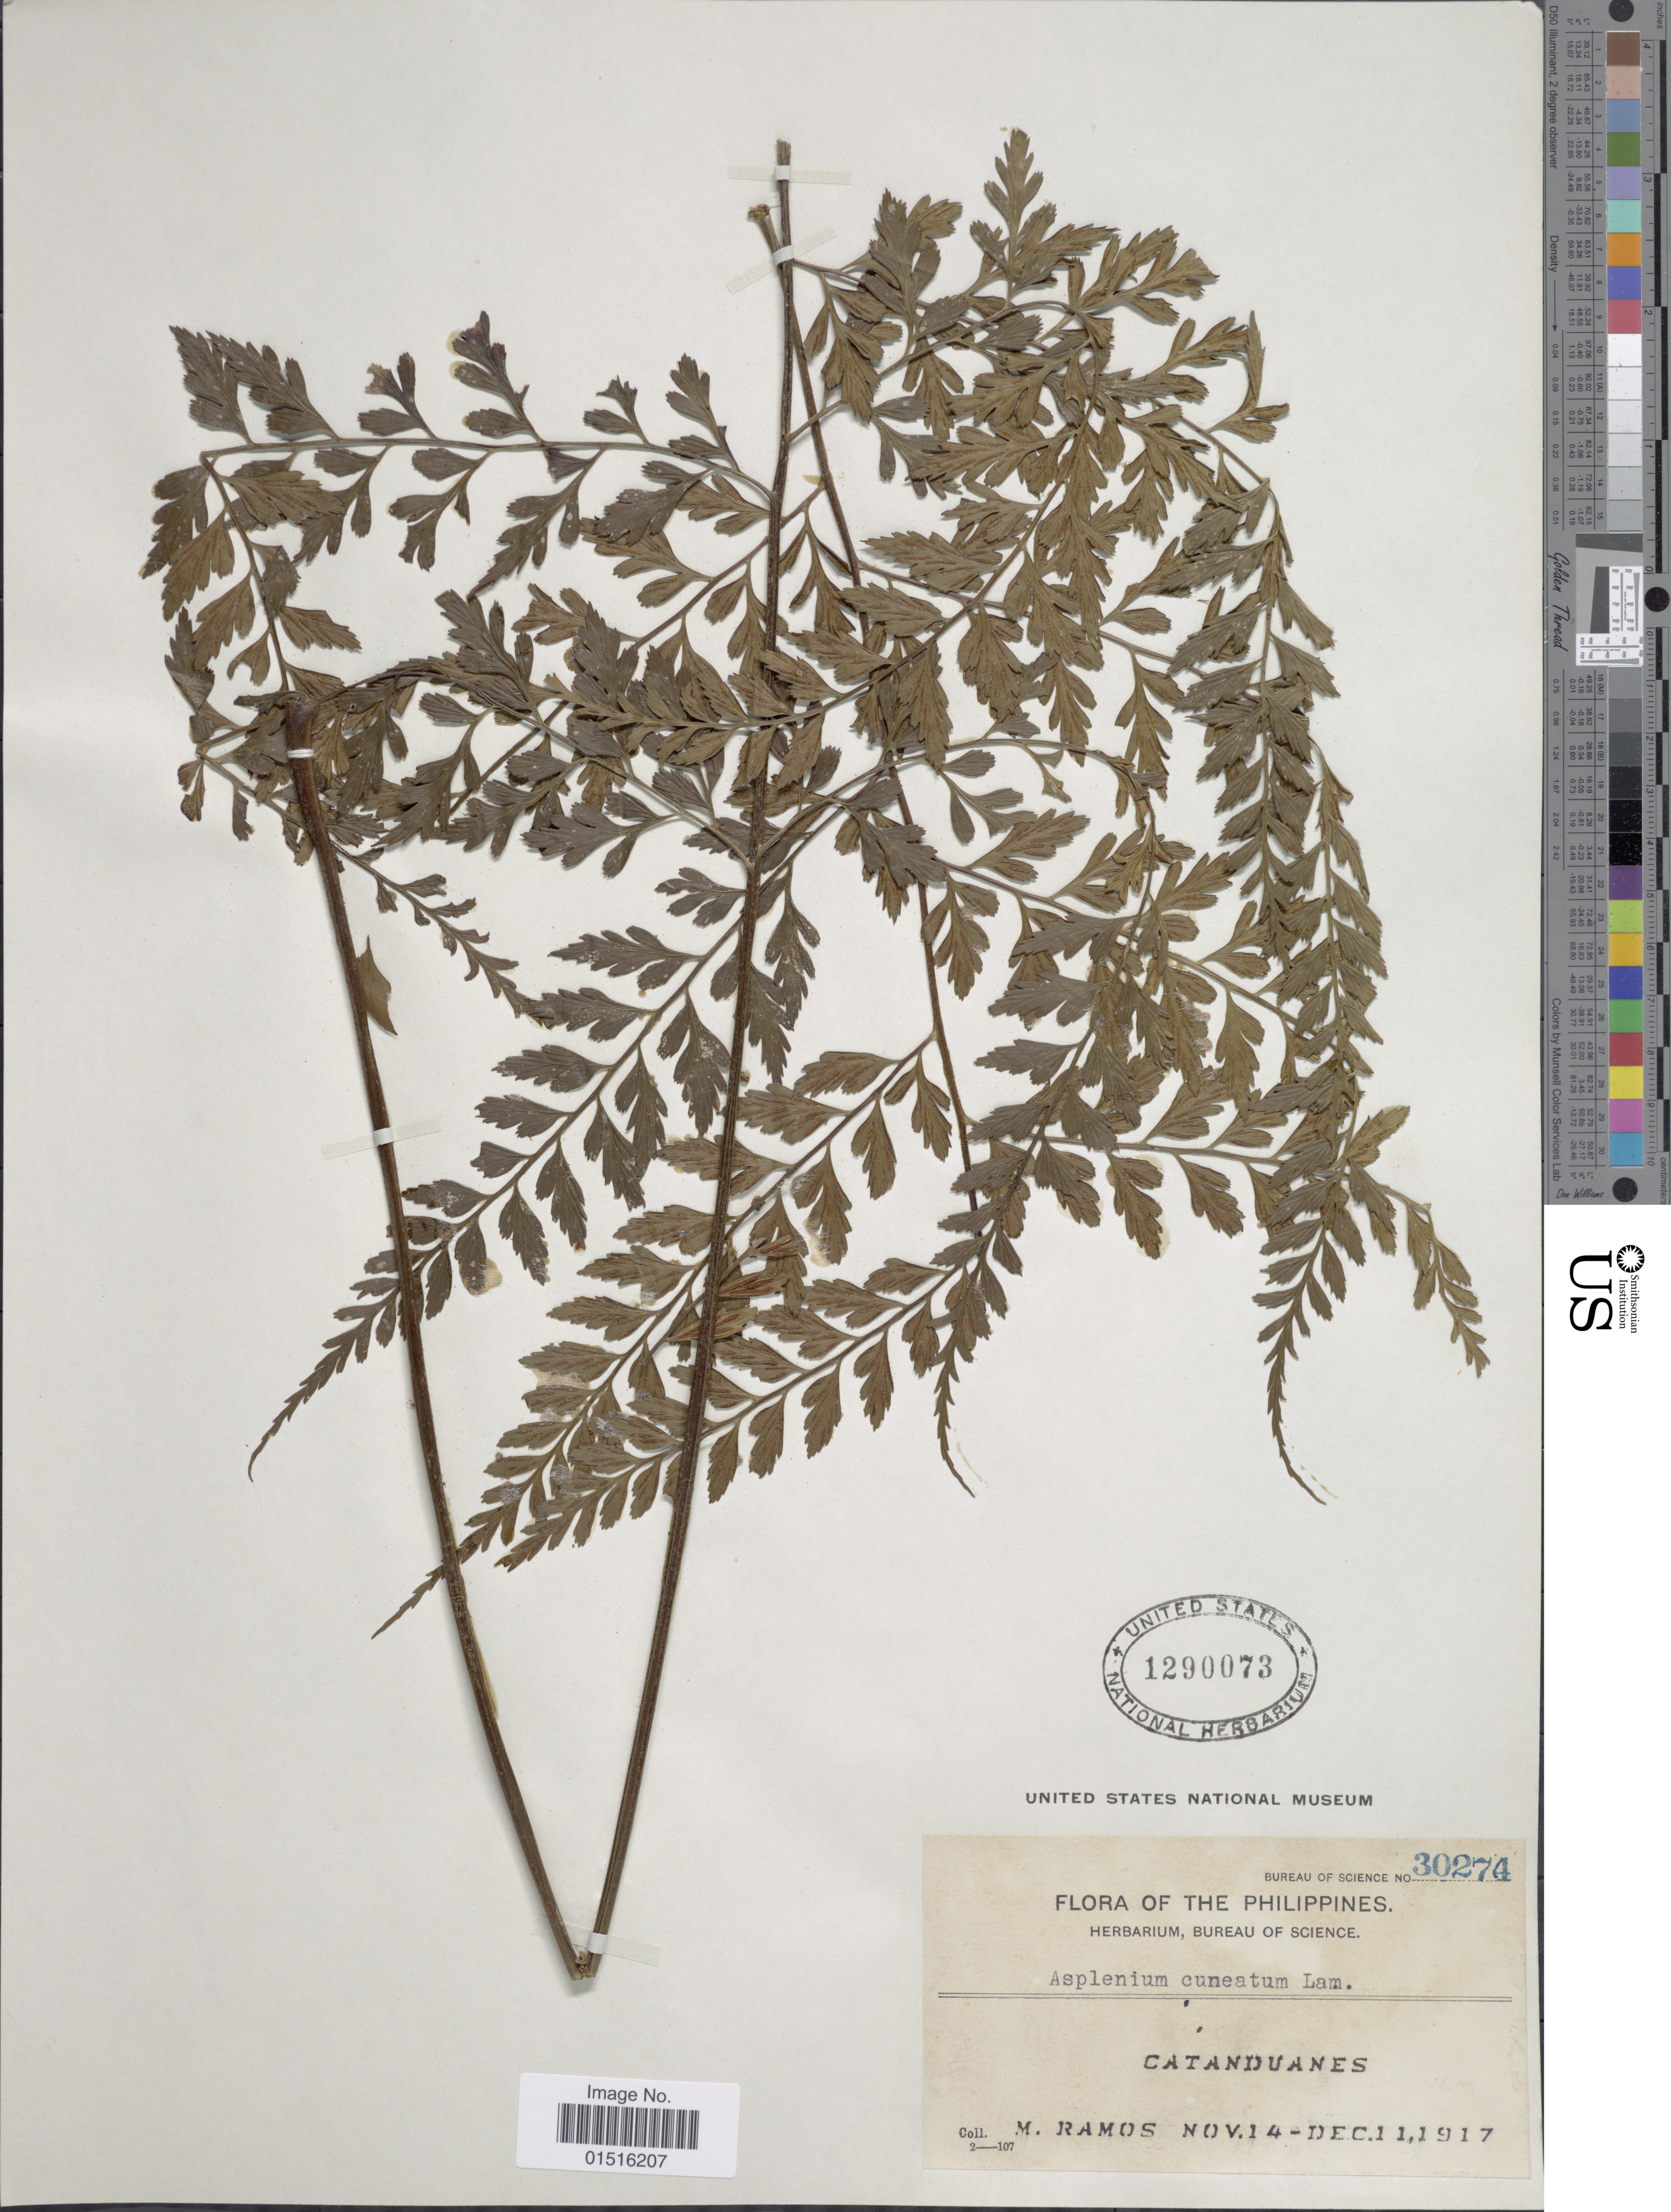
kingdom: Plantae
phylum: Tracheophyta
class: Polypodiopsida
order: Polypodiales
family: Aspleniaceae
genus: Asplenium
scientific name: Asplenium cuneatum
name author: Lam.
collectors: M. Ramos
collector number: Bureau of Science 30274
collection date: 1917-11-14/1917-12-01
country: Philippines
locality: Catanduanes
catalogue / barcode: US 1290073